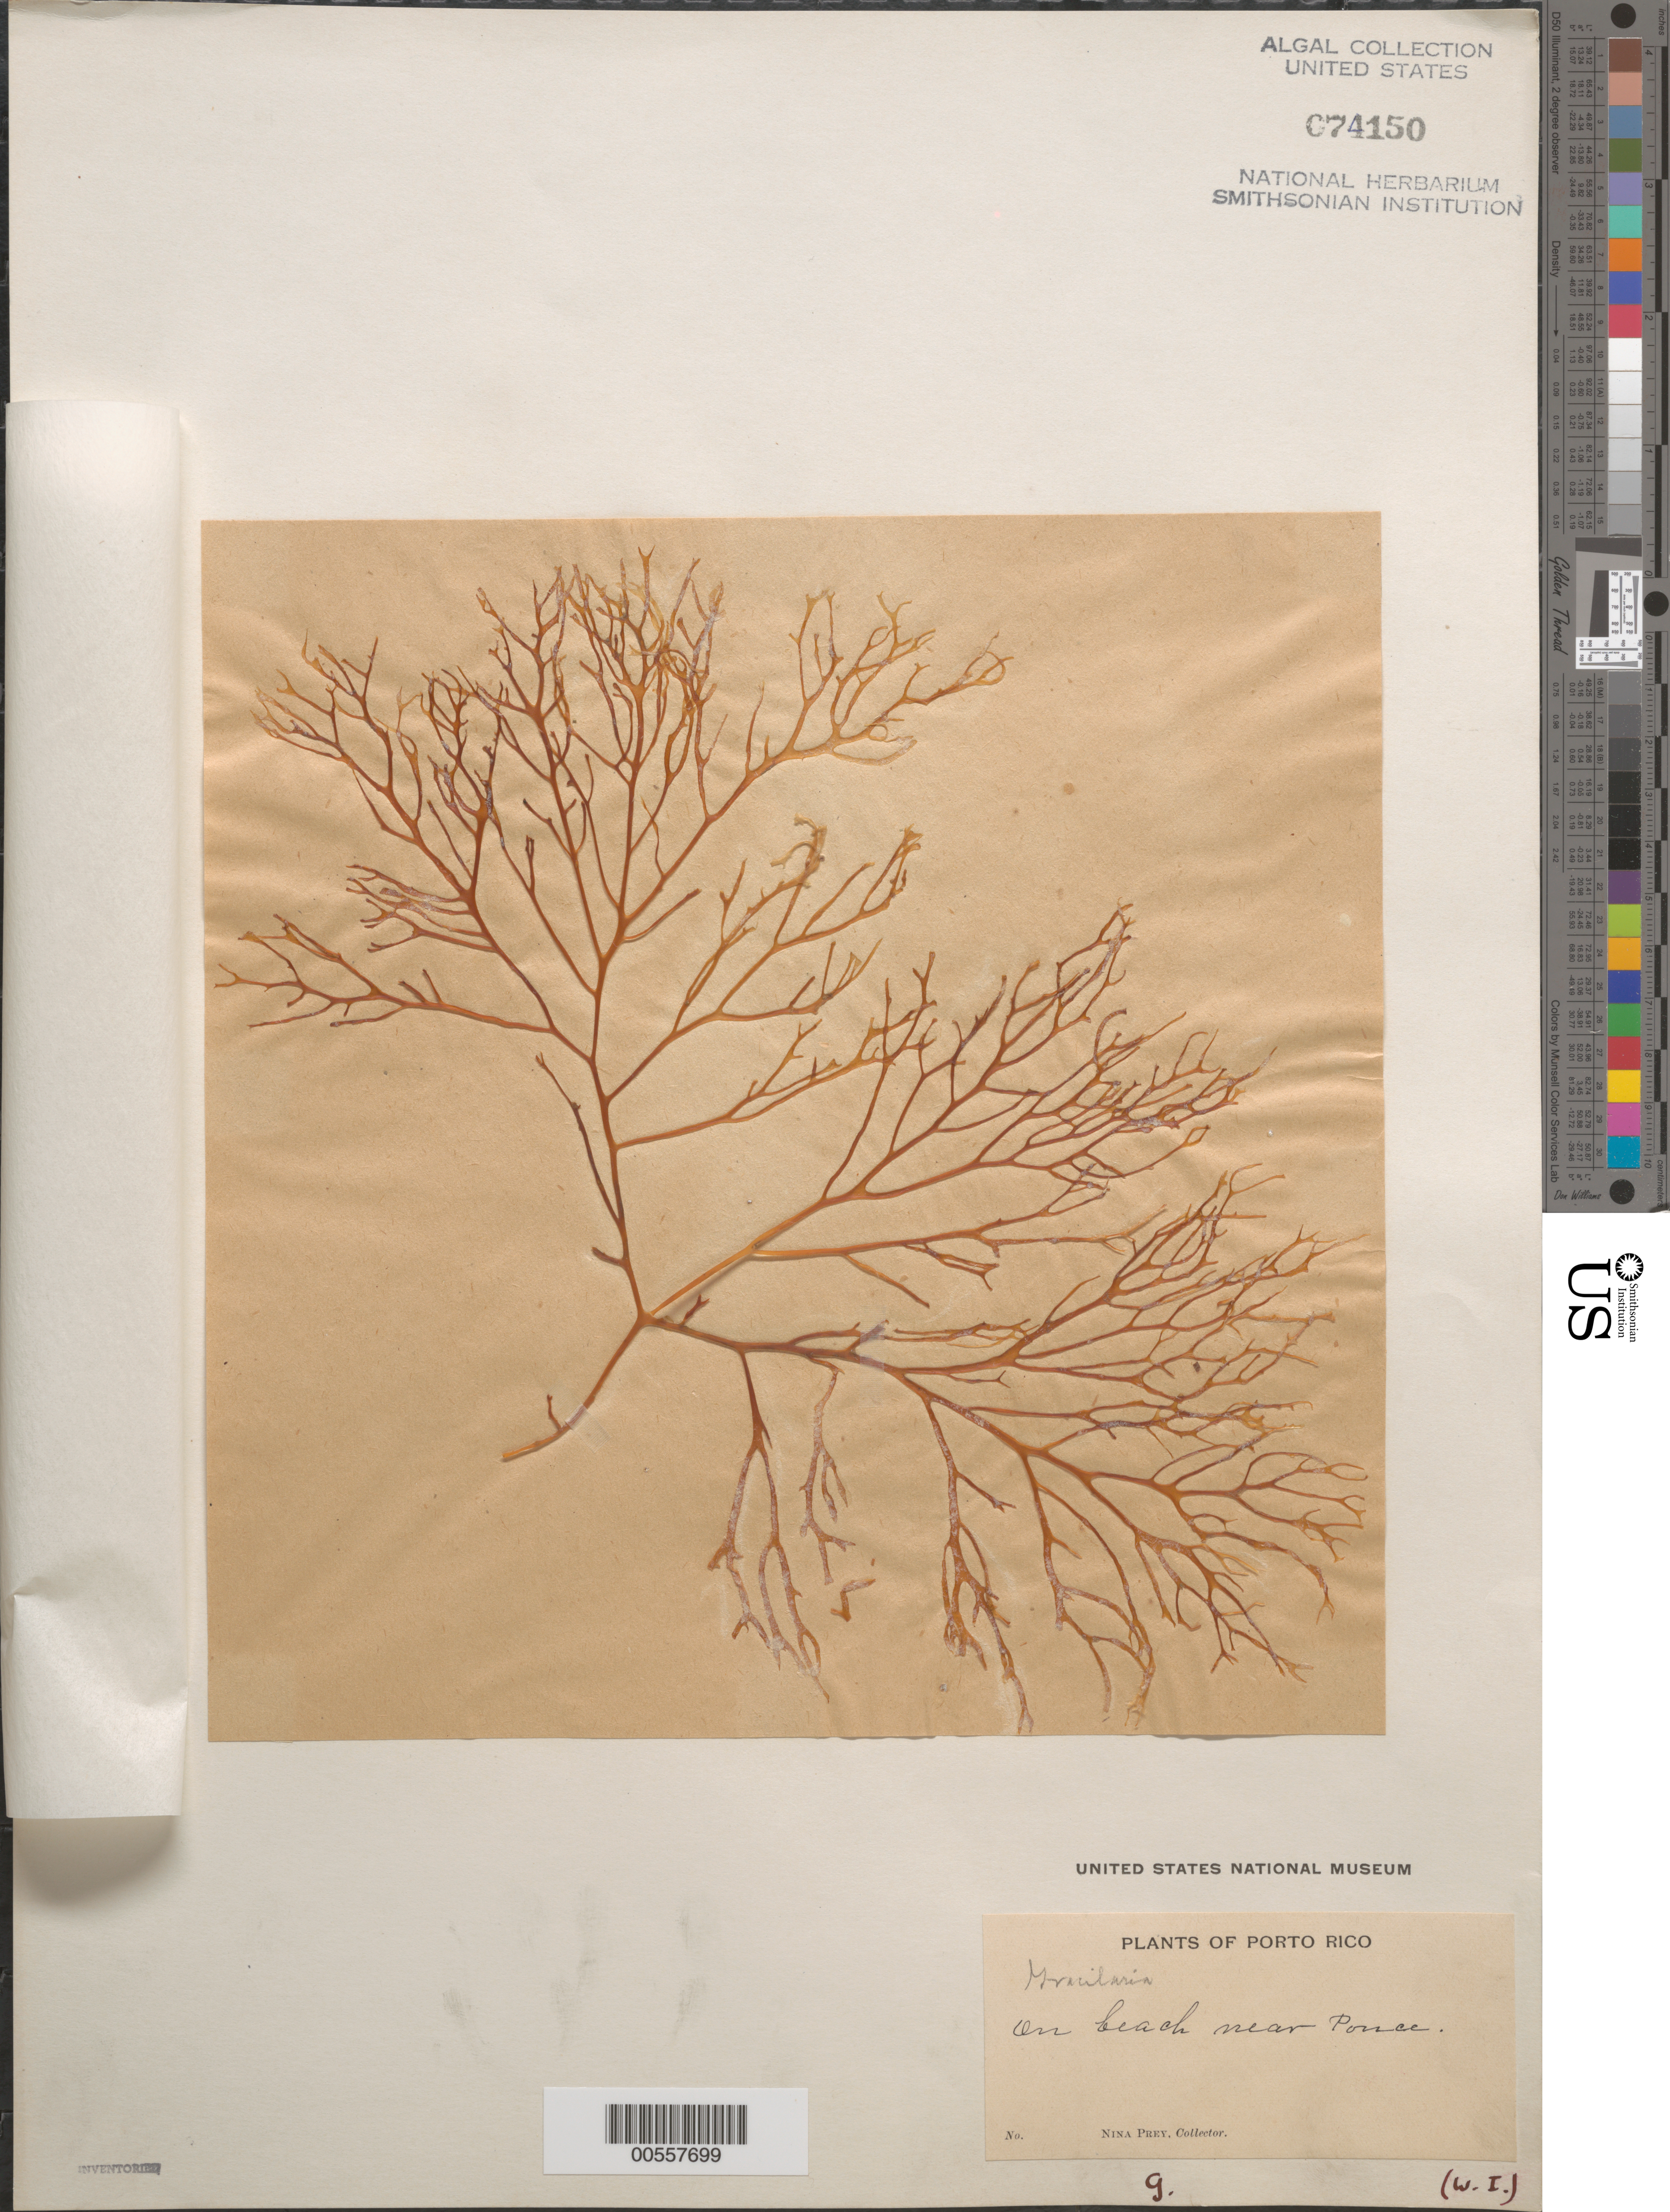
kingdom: Plantae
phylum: Rhodophyta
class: Florideophyceae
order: Gracilariales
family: Gracilariaceae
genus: Gracilaria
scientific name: Gracilaria sp.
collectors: N. Prey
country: Puerto Rico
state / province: Ponce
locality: Near ponce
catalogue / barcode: US 74150